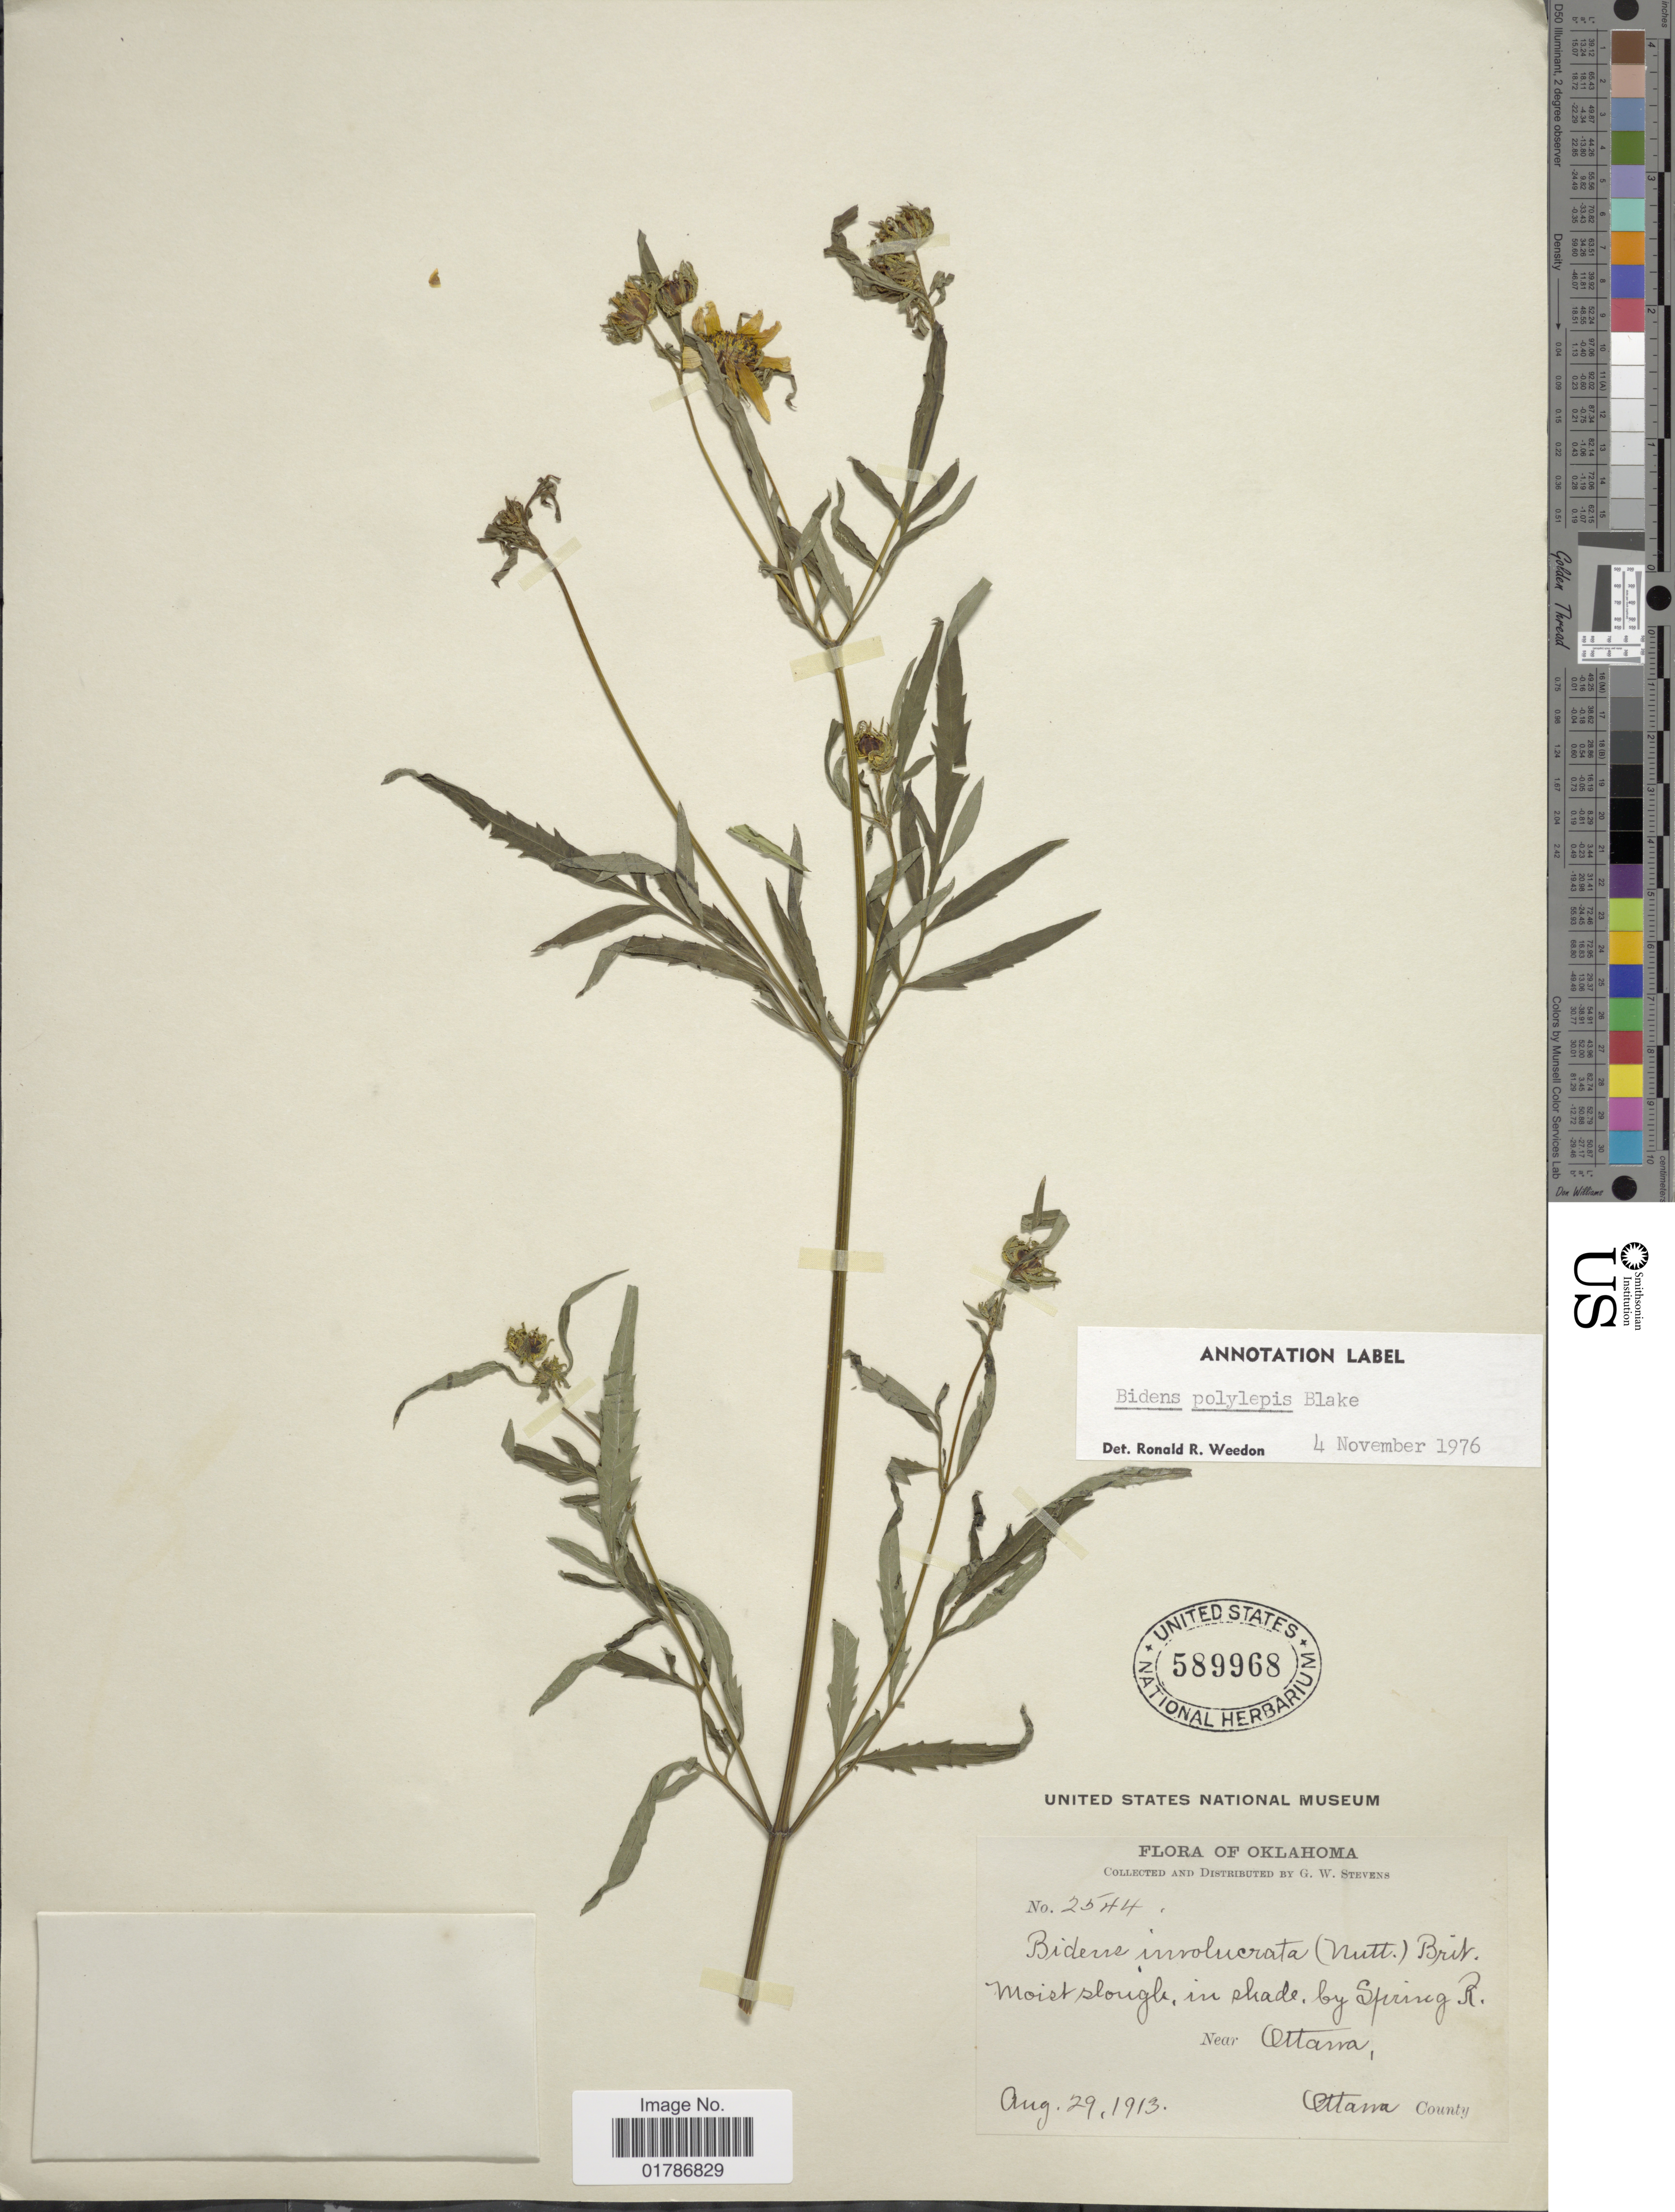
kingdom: Plantae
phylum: Tracheophyta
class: Magnoliopsida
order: Asterales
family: Asteraceae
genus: Bidens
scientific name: Bidens polylepis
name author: S.F. Blake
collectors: G. W. Stevens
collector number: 2544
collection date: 1913-08-29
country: United States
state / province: Oklahoma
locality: Near Ottawa, Ottawa County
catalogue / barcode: US 589968